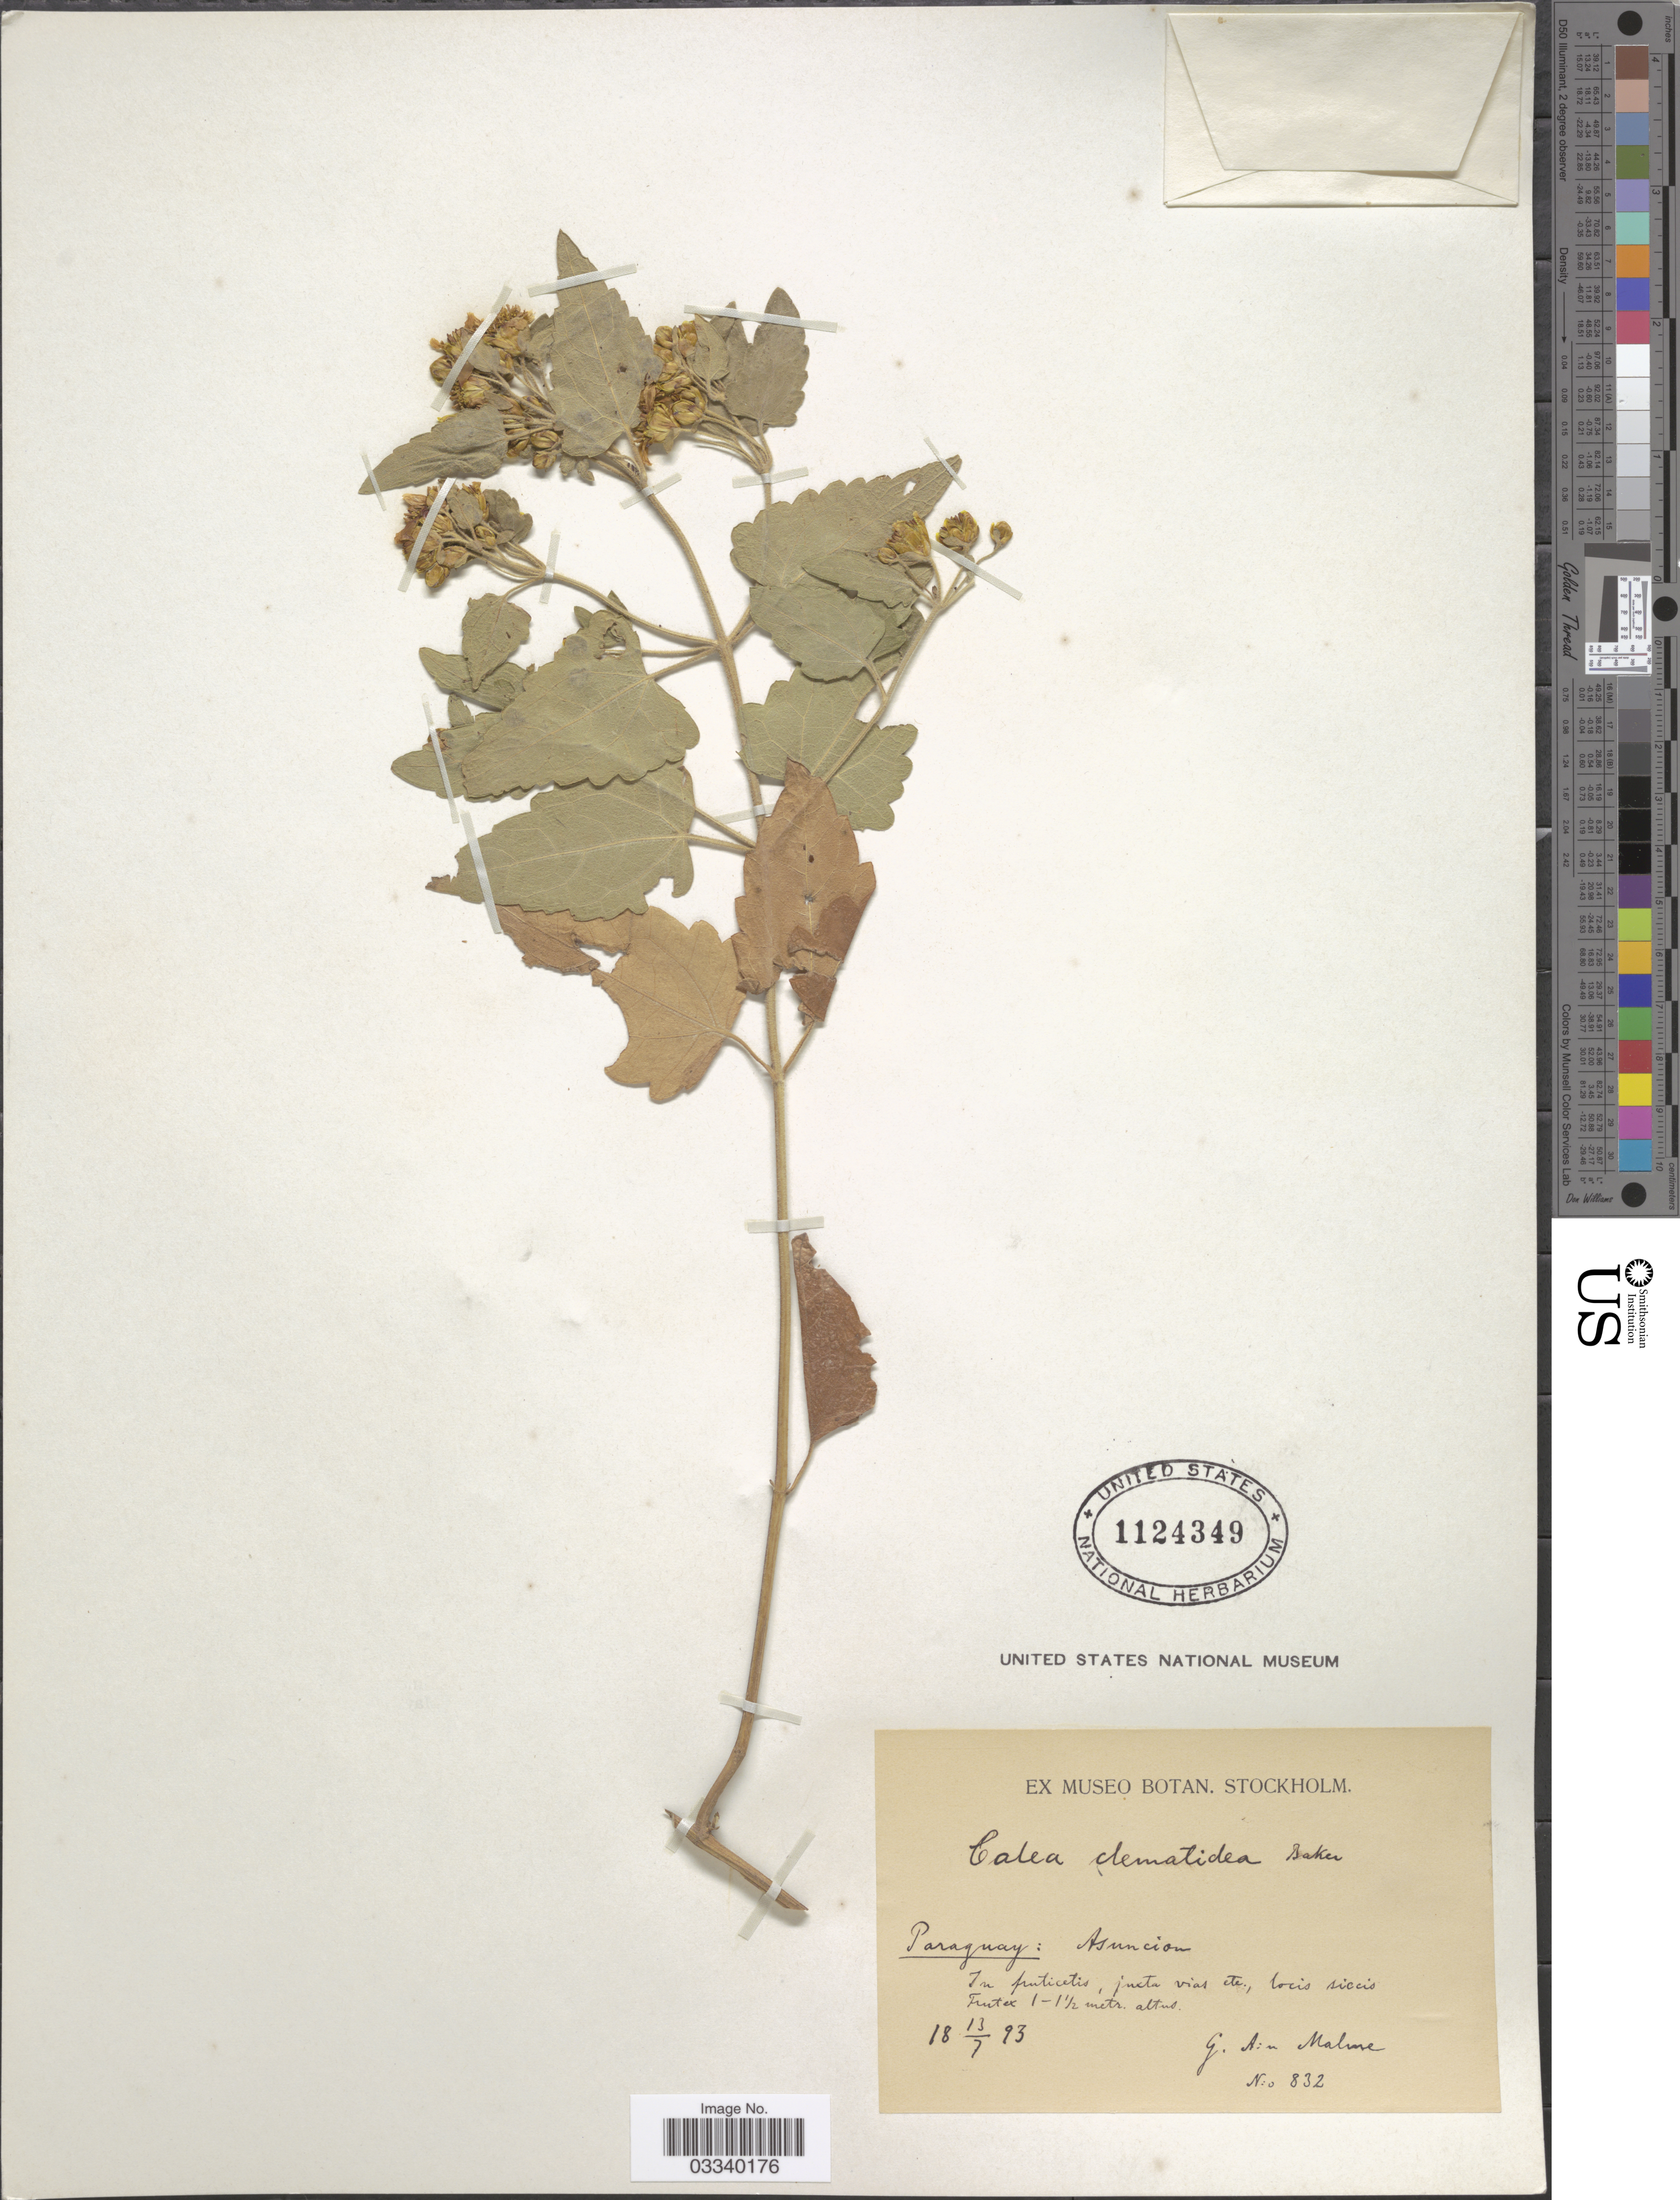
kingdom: Plantae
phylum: Tracheophyta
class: Magnoliopsida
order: Asterales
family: Asteraceae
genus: Calea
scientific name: Calea clematidea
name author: Baker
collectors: G. O. A. Malme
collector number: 832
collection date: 1893-07-13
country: Paraguay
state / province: Asuncion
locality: In fruticetis, jucta vias etc., locis siccis.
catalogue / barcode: US 1124349